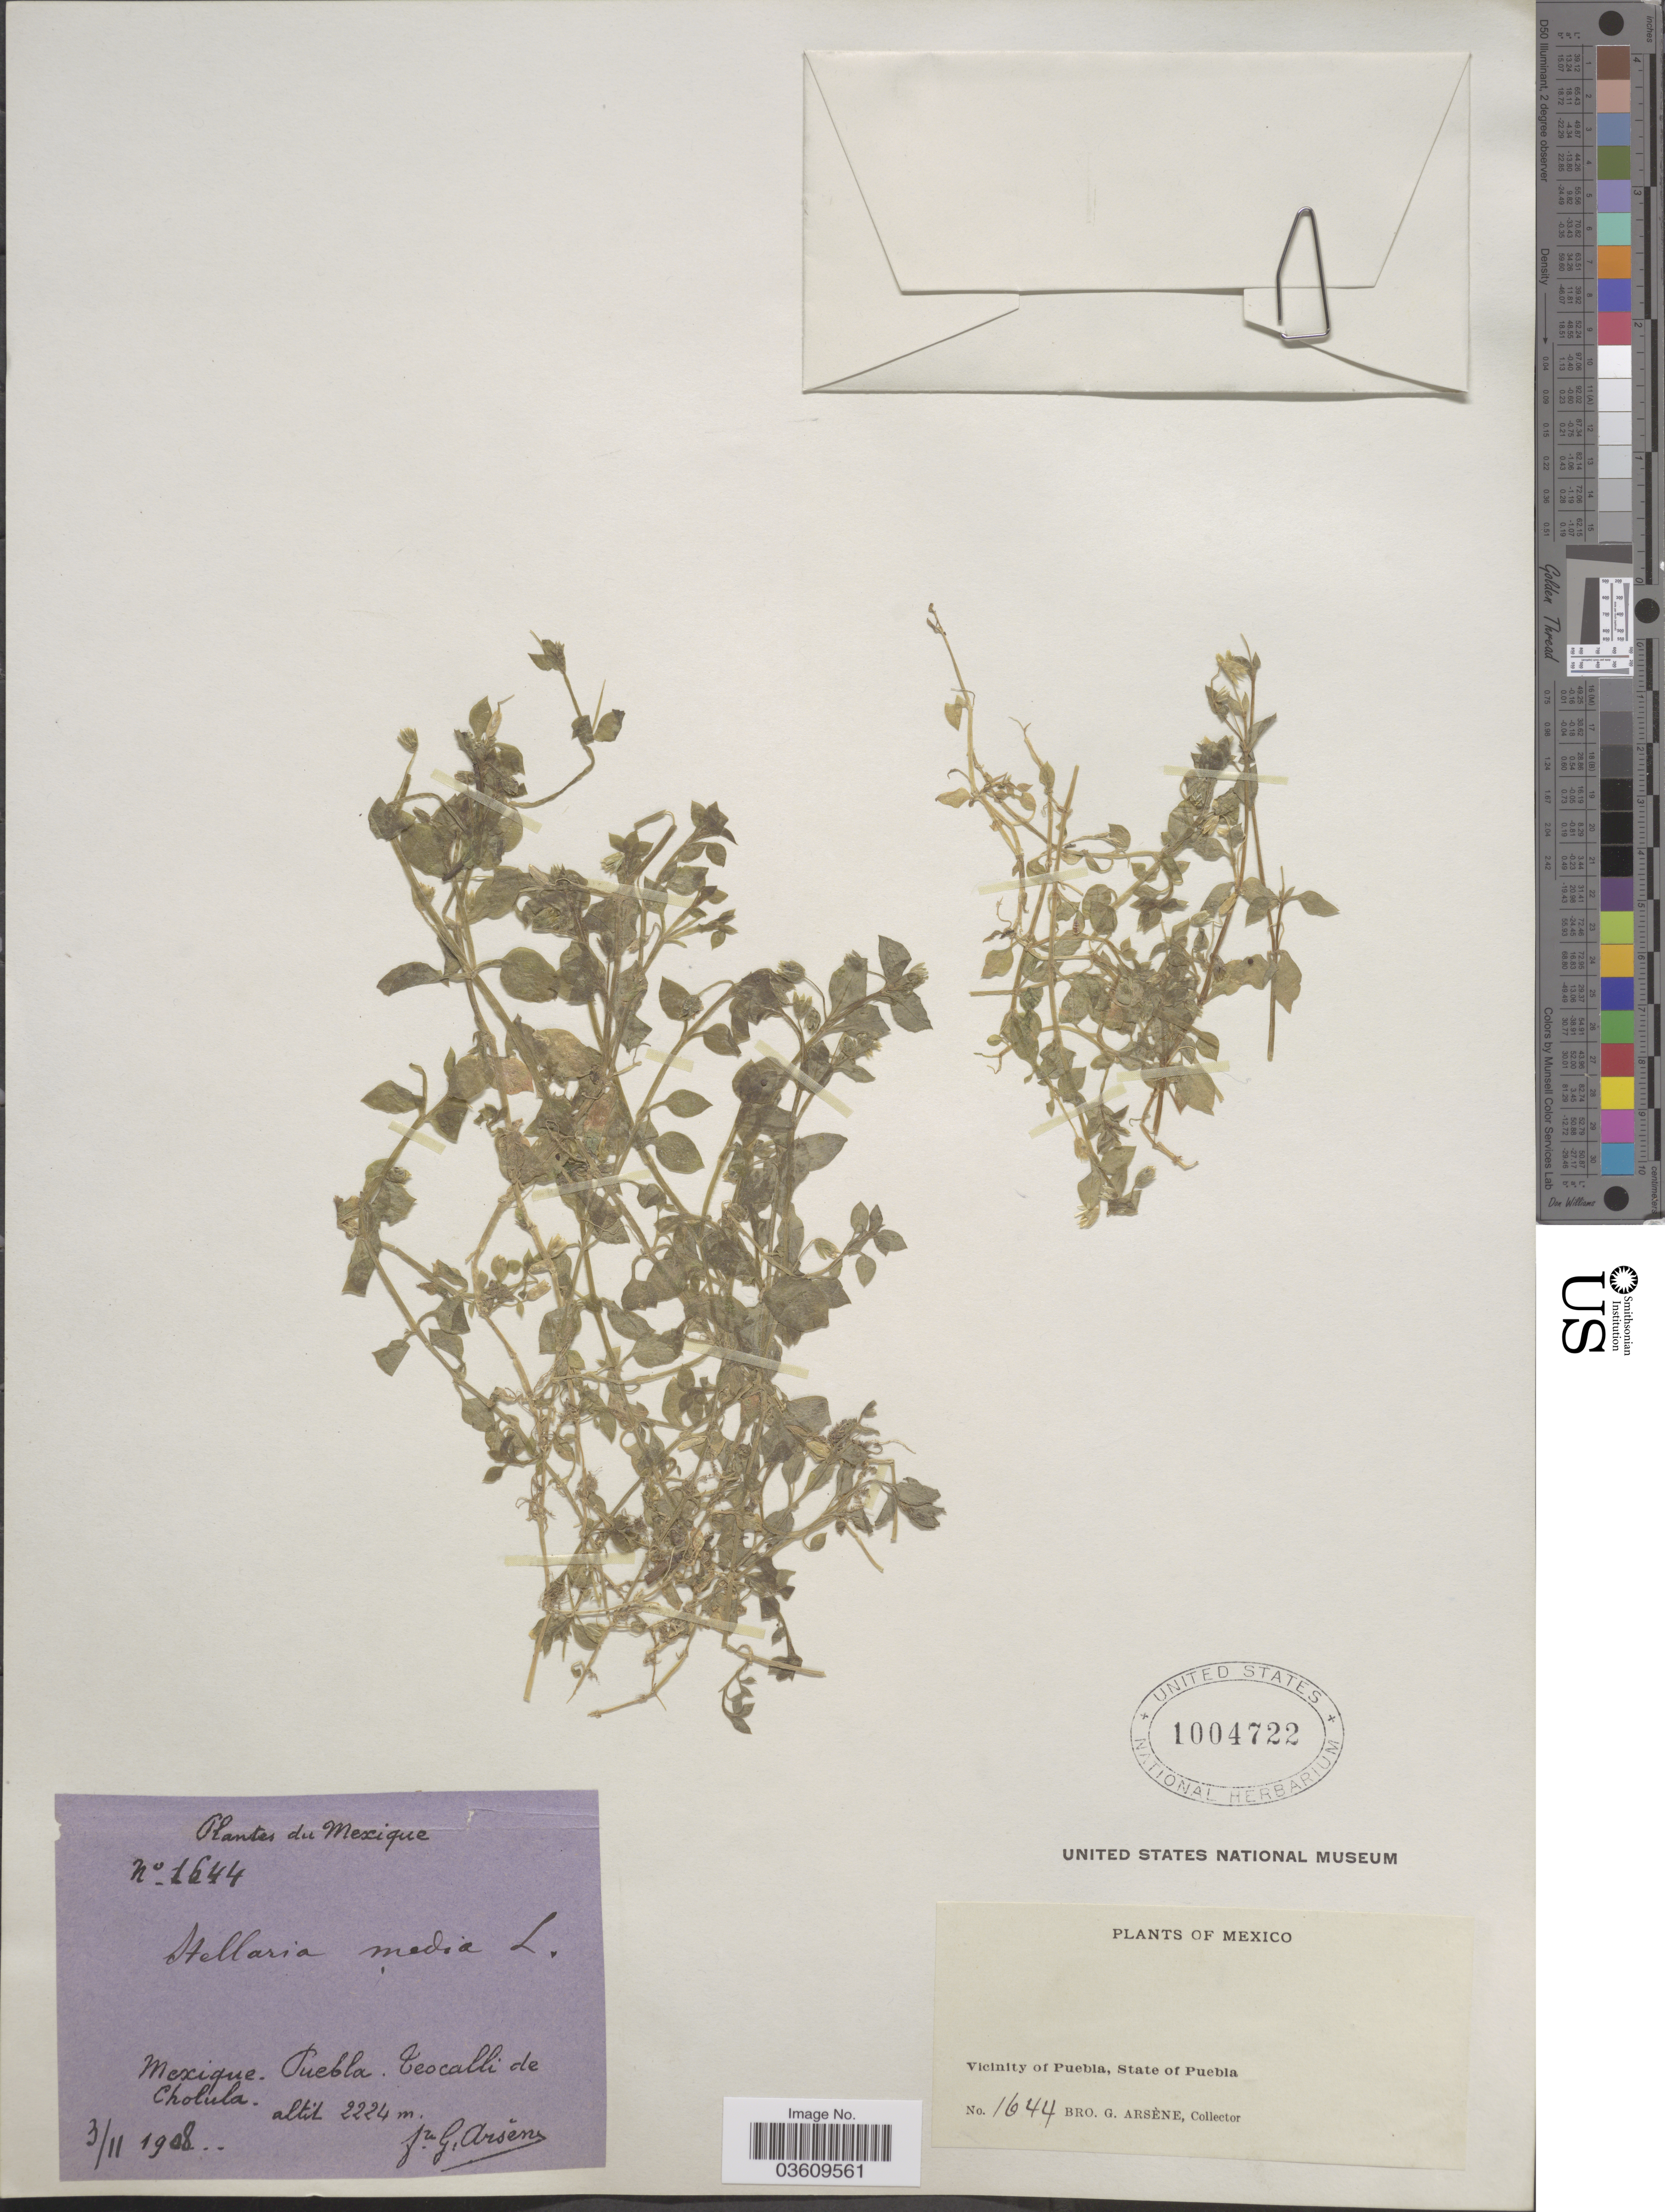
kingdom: Plantae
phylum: Tracheophyta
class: Magnoliopsida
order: Caryophyllales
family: Caryophyllaceae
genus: Stellaria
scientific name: Stellaria media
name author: (L.) Vill.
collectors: Bro. G. Arsène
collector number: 1644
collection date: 1908-11-03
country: Mexico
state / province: Puebla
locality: Teocalli de Cholula. Vicinity of Puebla.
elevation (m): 2224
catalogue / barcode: US 1004722